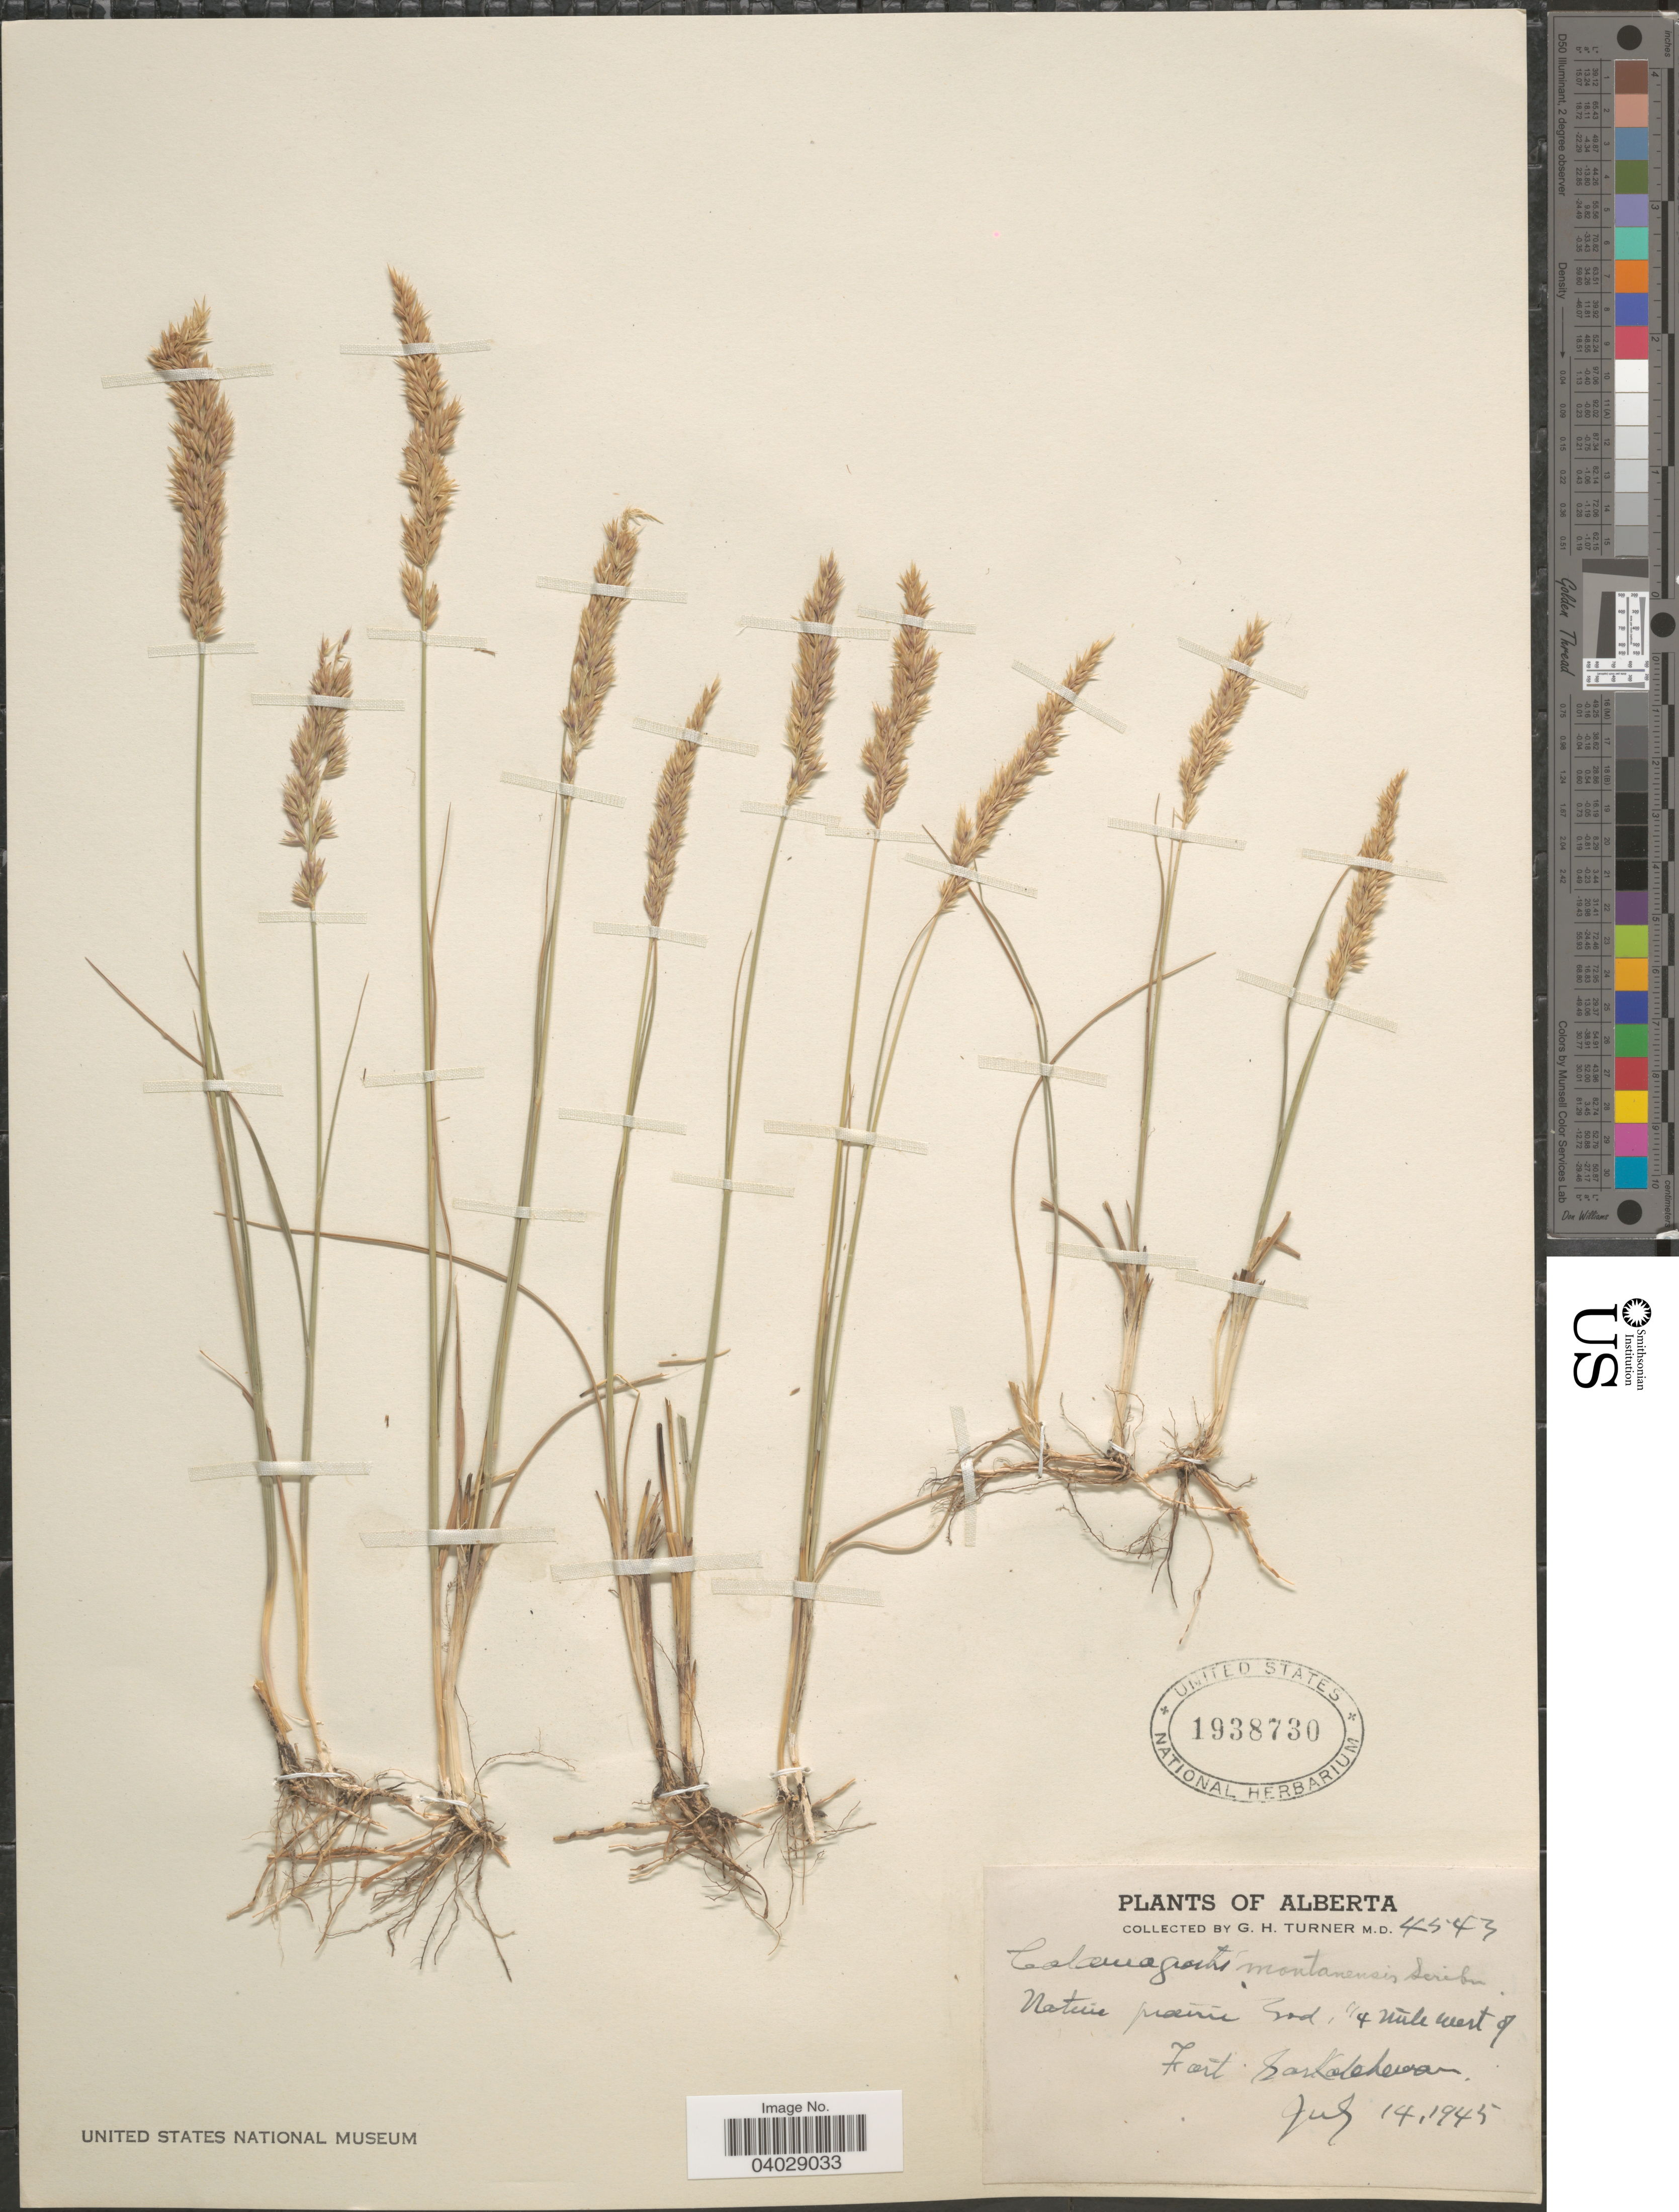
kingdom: Plantae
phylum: Tracheophyta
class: Liliopsida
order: Poales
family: Poaceae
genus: Calamagrostis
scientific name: Calamagrostis montanensis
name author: Scribn. ex Vasey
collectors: G. H. Turner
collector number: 4543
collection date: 1945-07-14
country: Canada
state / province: Alberta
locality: ¼ mile west of Fort Saskatchewan.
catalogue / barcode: US 1938730